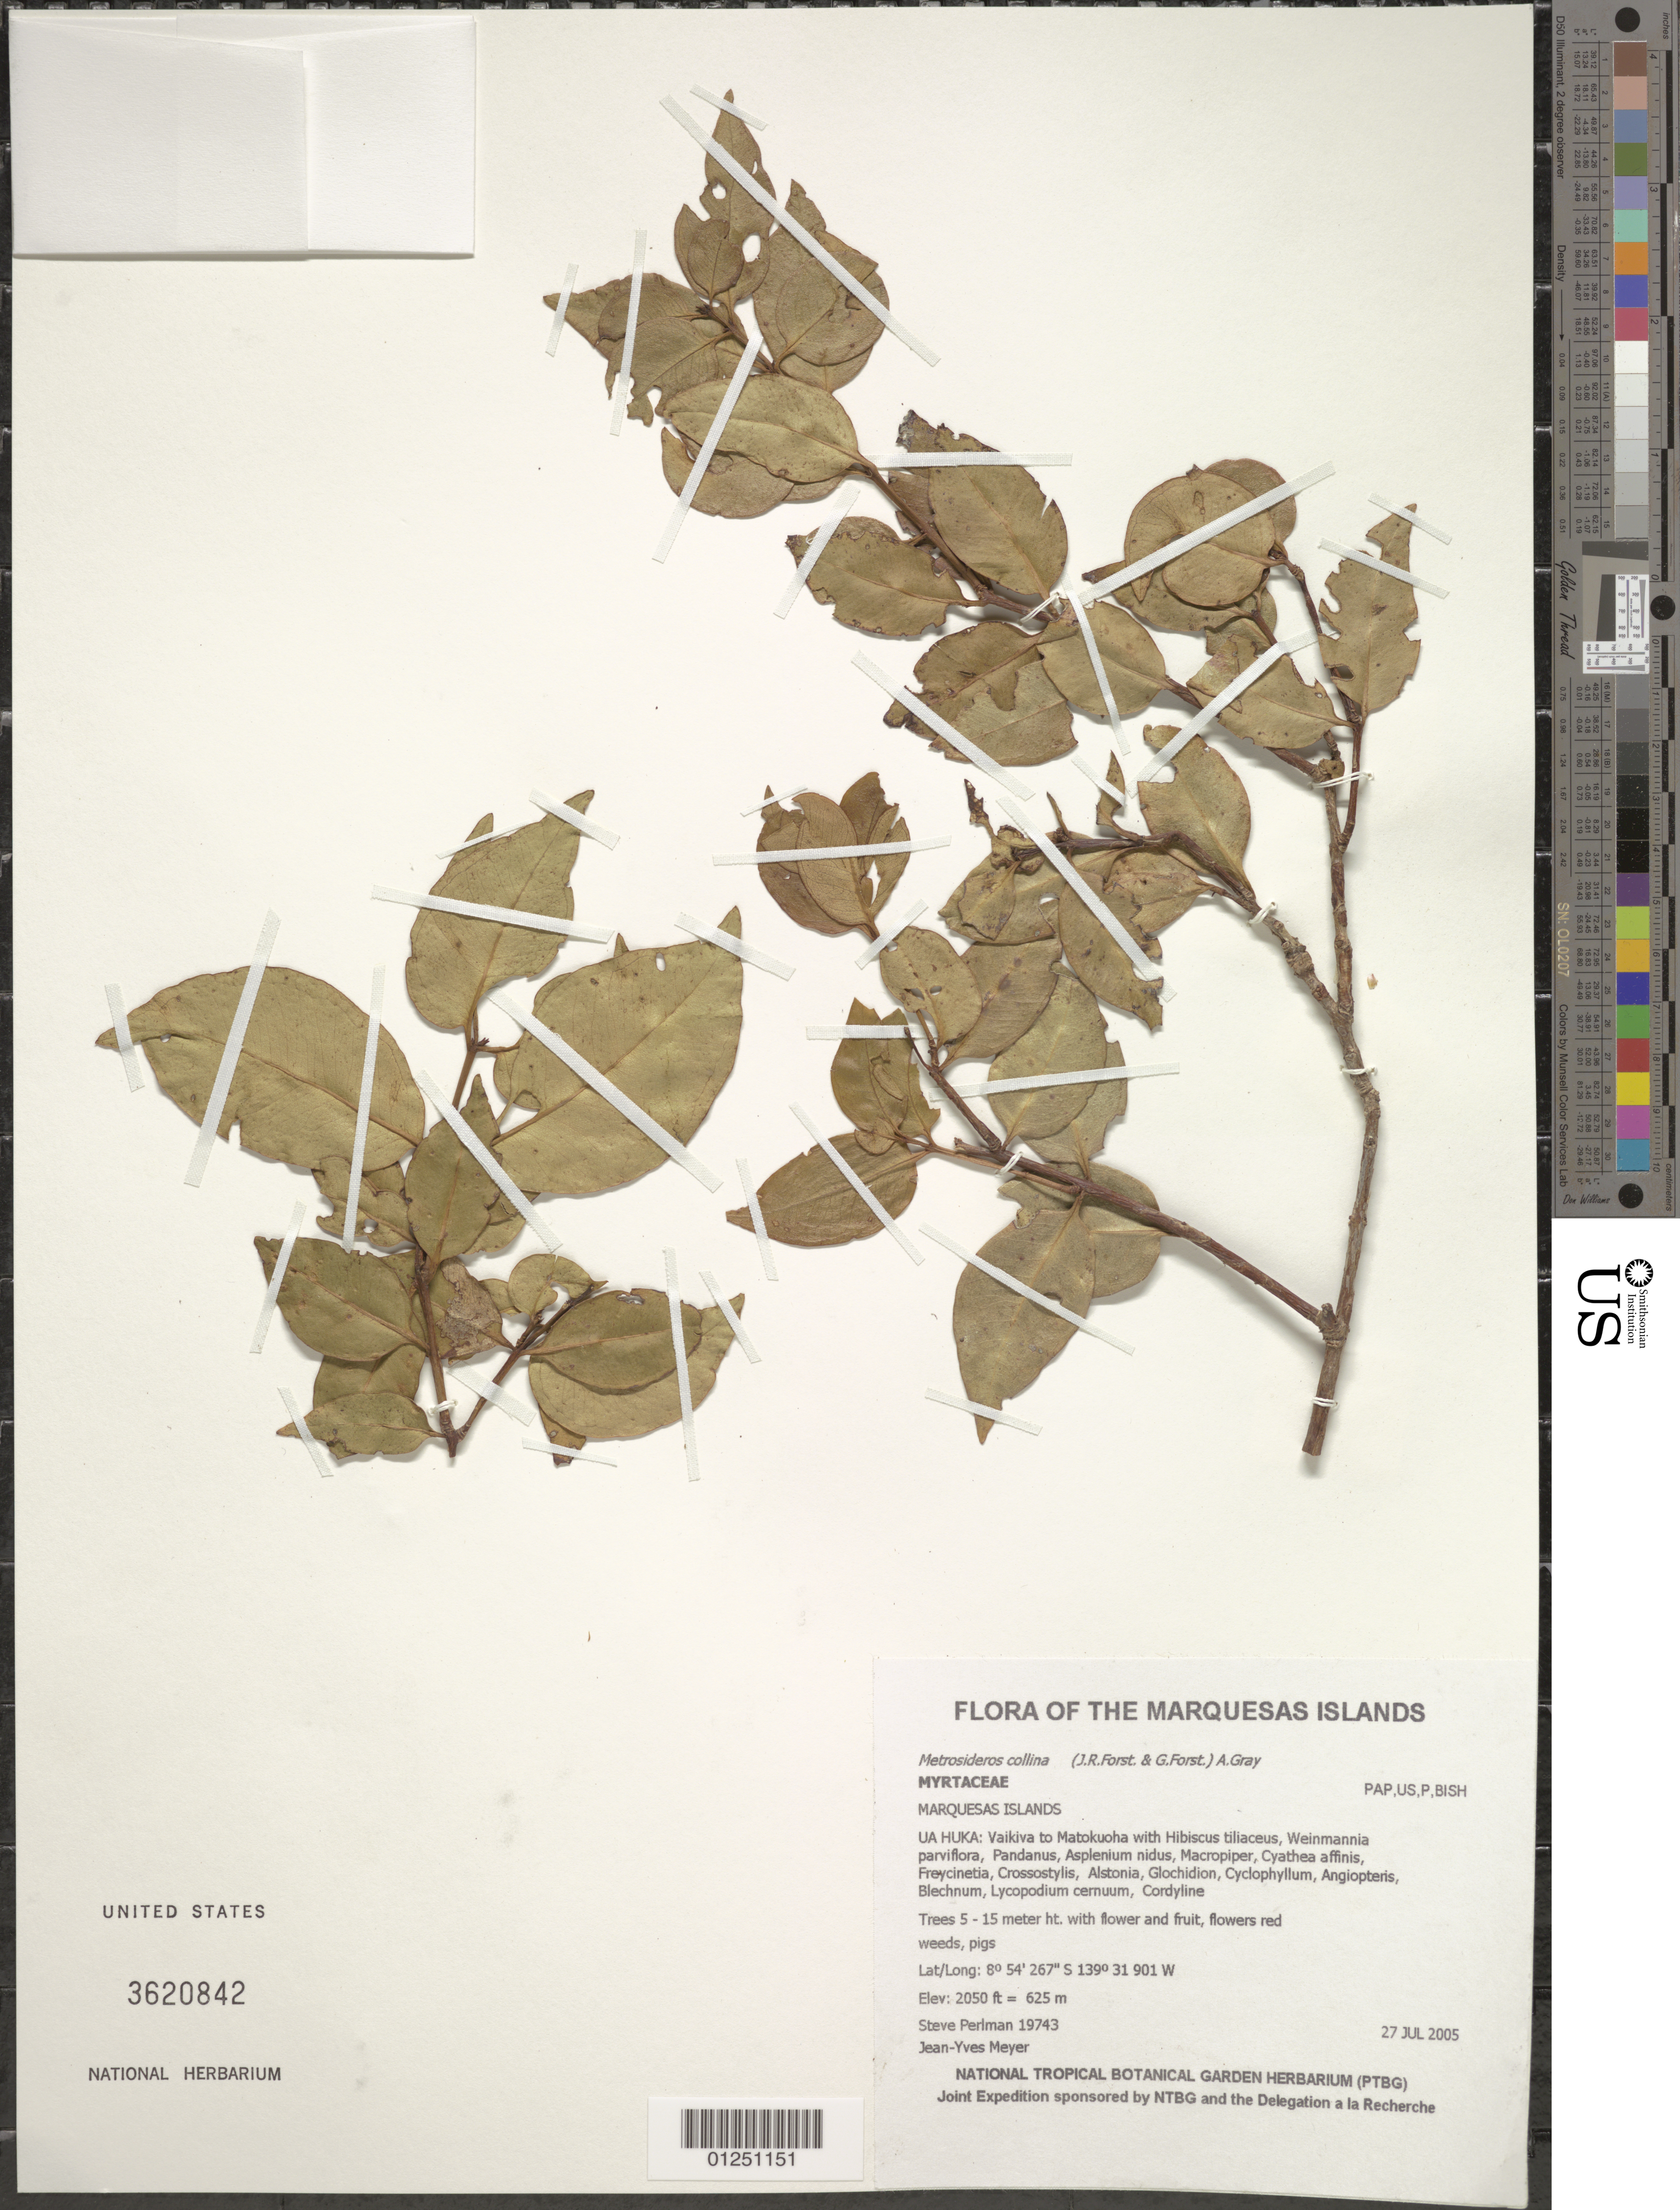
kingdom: Plantae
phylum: Tracheophyta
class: Magnoliopsida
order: Myrtales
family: Myrtaceae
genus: Metrosideros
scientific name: Metrosideros collina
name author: (J.R. Forst. & G. Forst.) A. Gray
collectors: S. P. Perlman & J.-Y. Meyer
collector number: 19743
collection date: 2005-07-27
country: French Polynesia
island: Ua Huka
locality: Vaikiva to Matokuoha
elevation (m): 625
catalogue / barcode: US 3620842